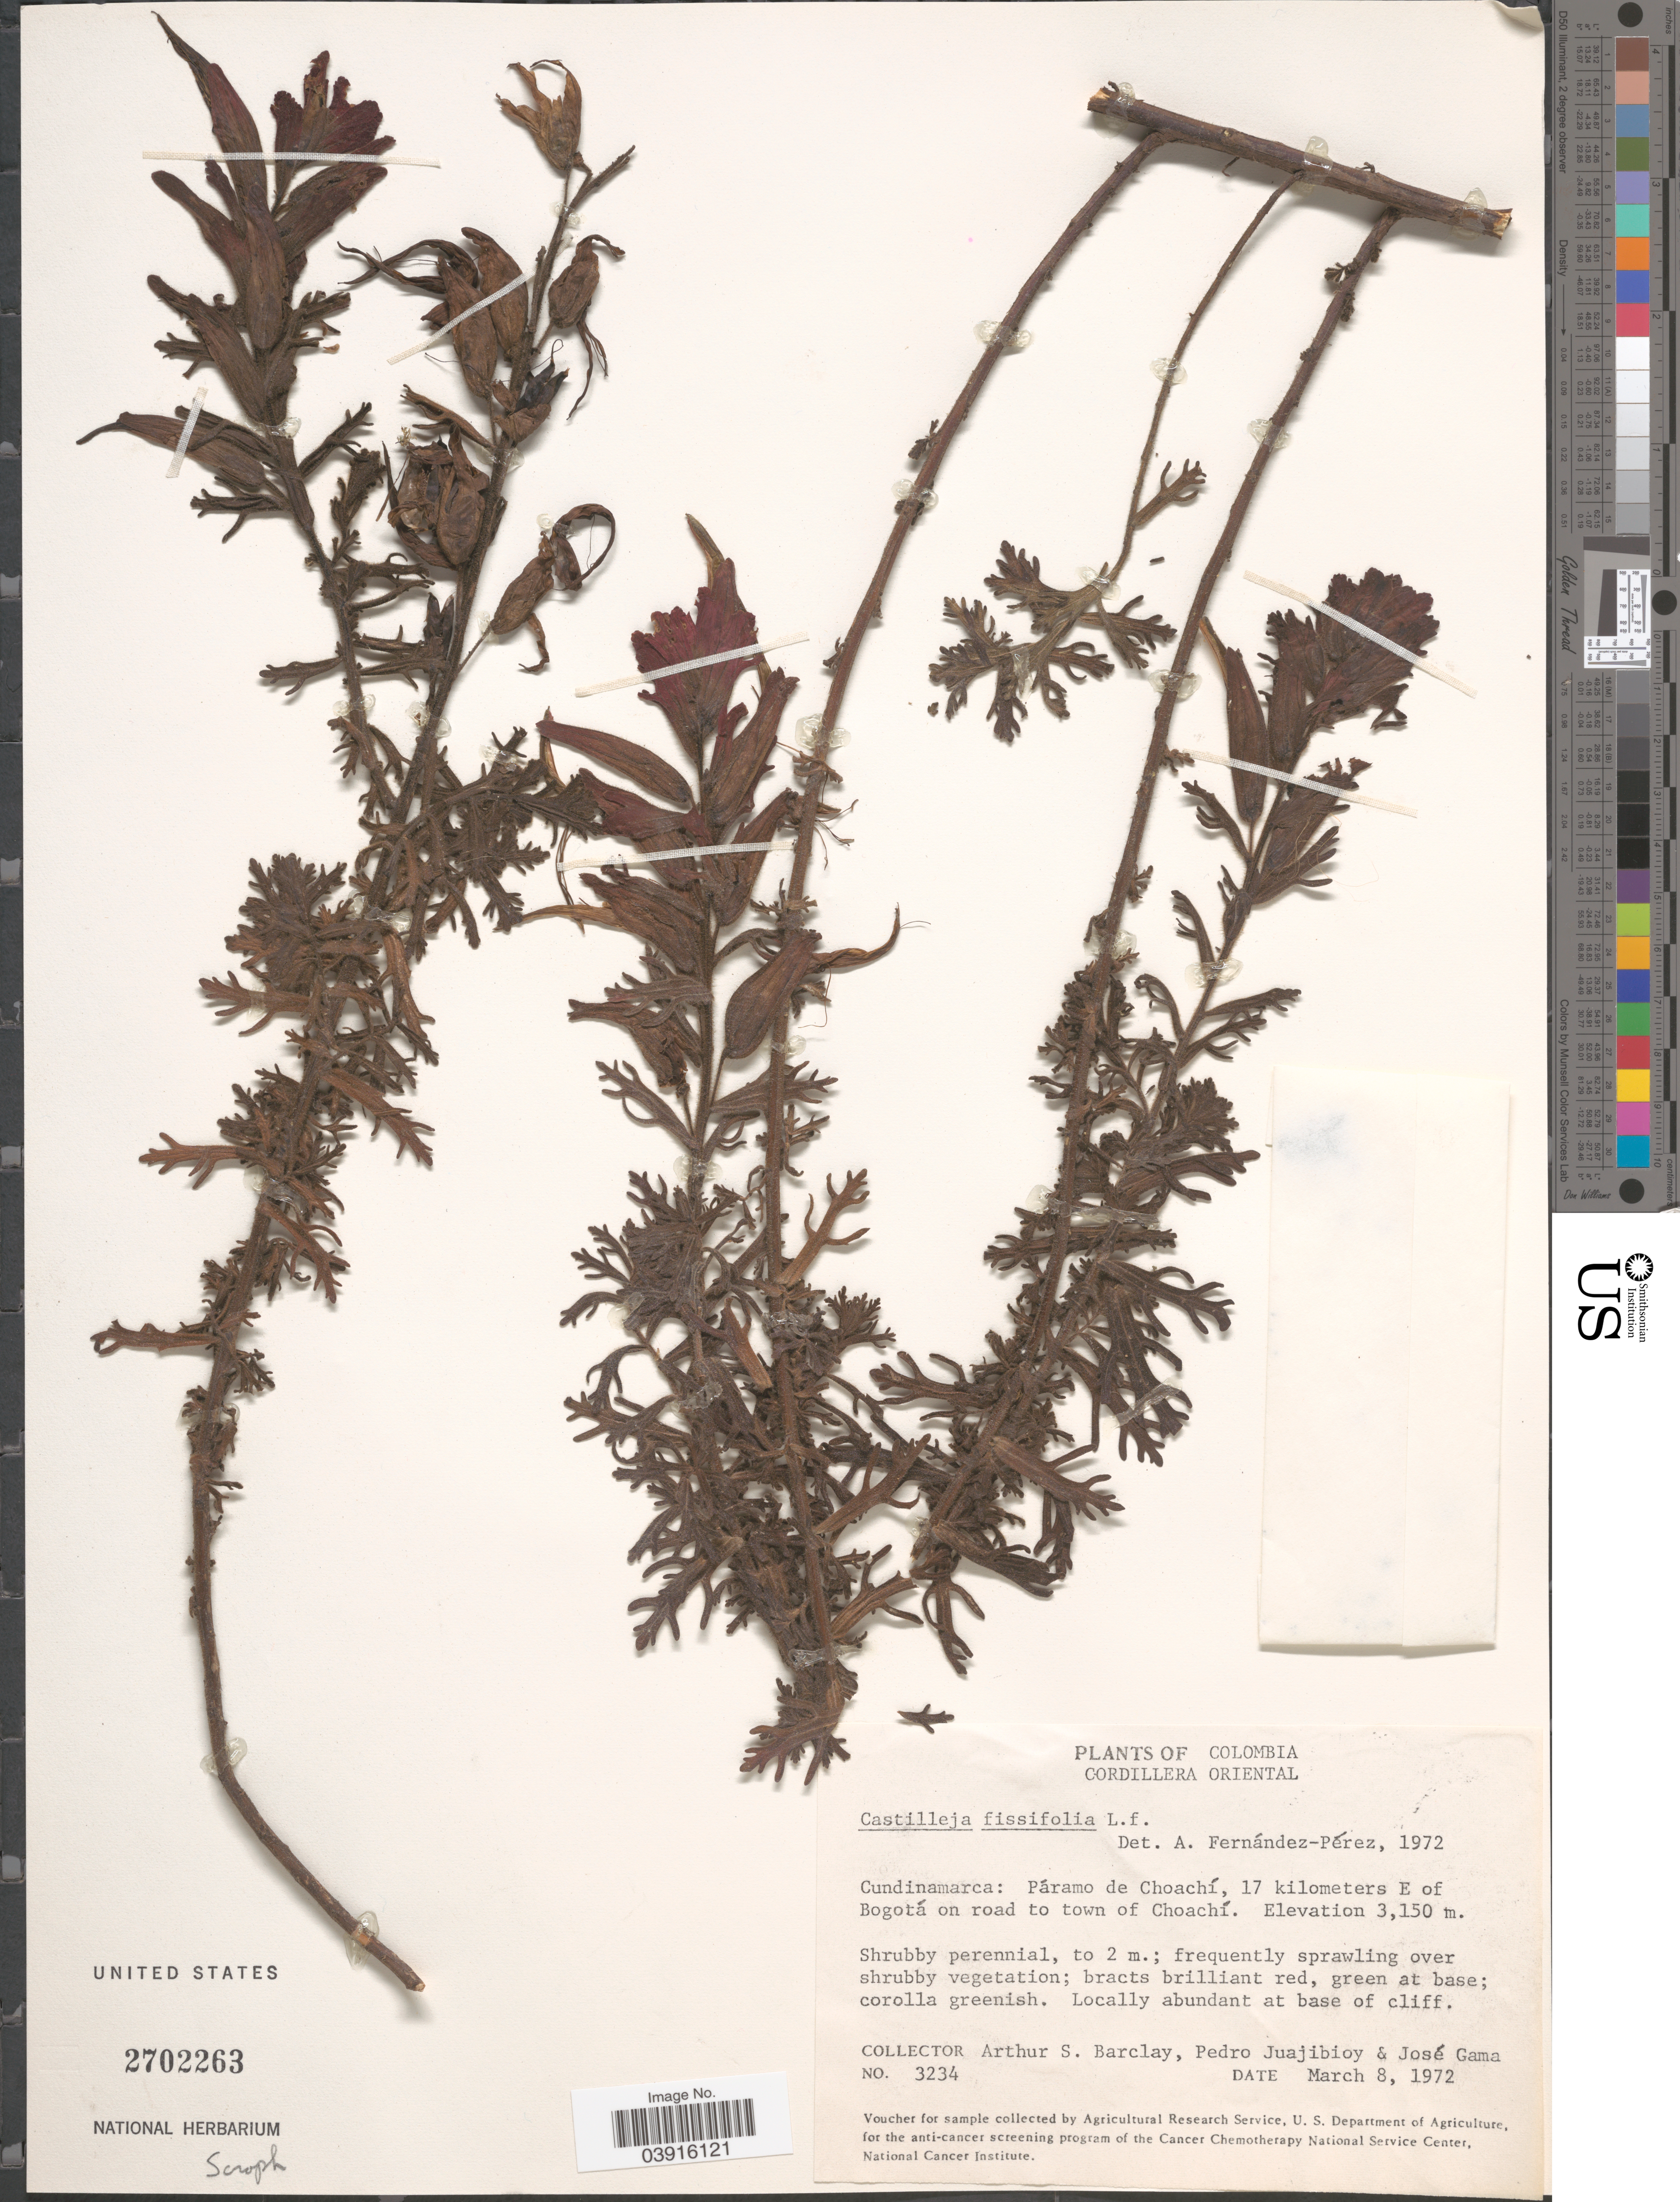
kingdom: Plantae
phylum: Tracheophyta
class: Magnoliopsida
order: Lamiales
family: Orobanchaceae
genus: Castilleja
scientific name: Castilleja fissifolia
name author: L. f.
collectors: A. S. Barclay, P. Juajibioy & J. Gama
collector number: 3234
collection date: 1972-03-08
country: Colombia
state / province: Cundinamarca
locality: Cordillera Oriental. Cundinamarca: Páramo de Choachí, 17 kilometers E of Bogotá on road to town of Choachí.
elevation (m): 3150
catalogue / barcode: US 2702263